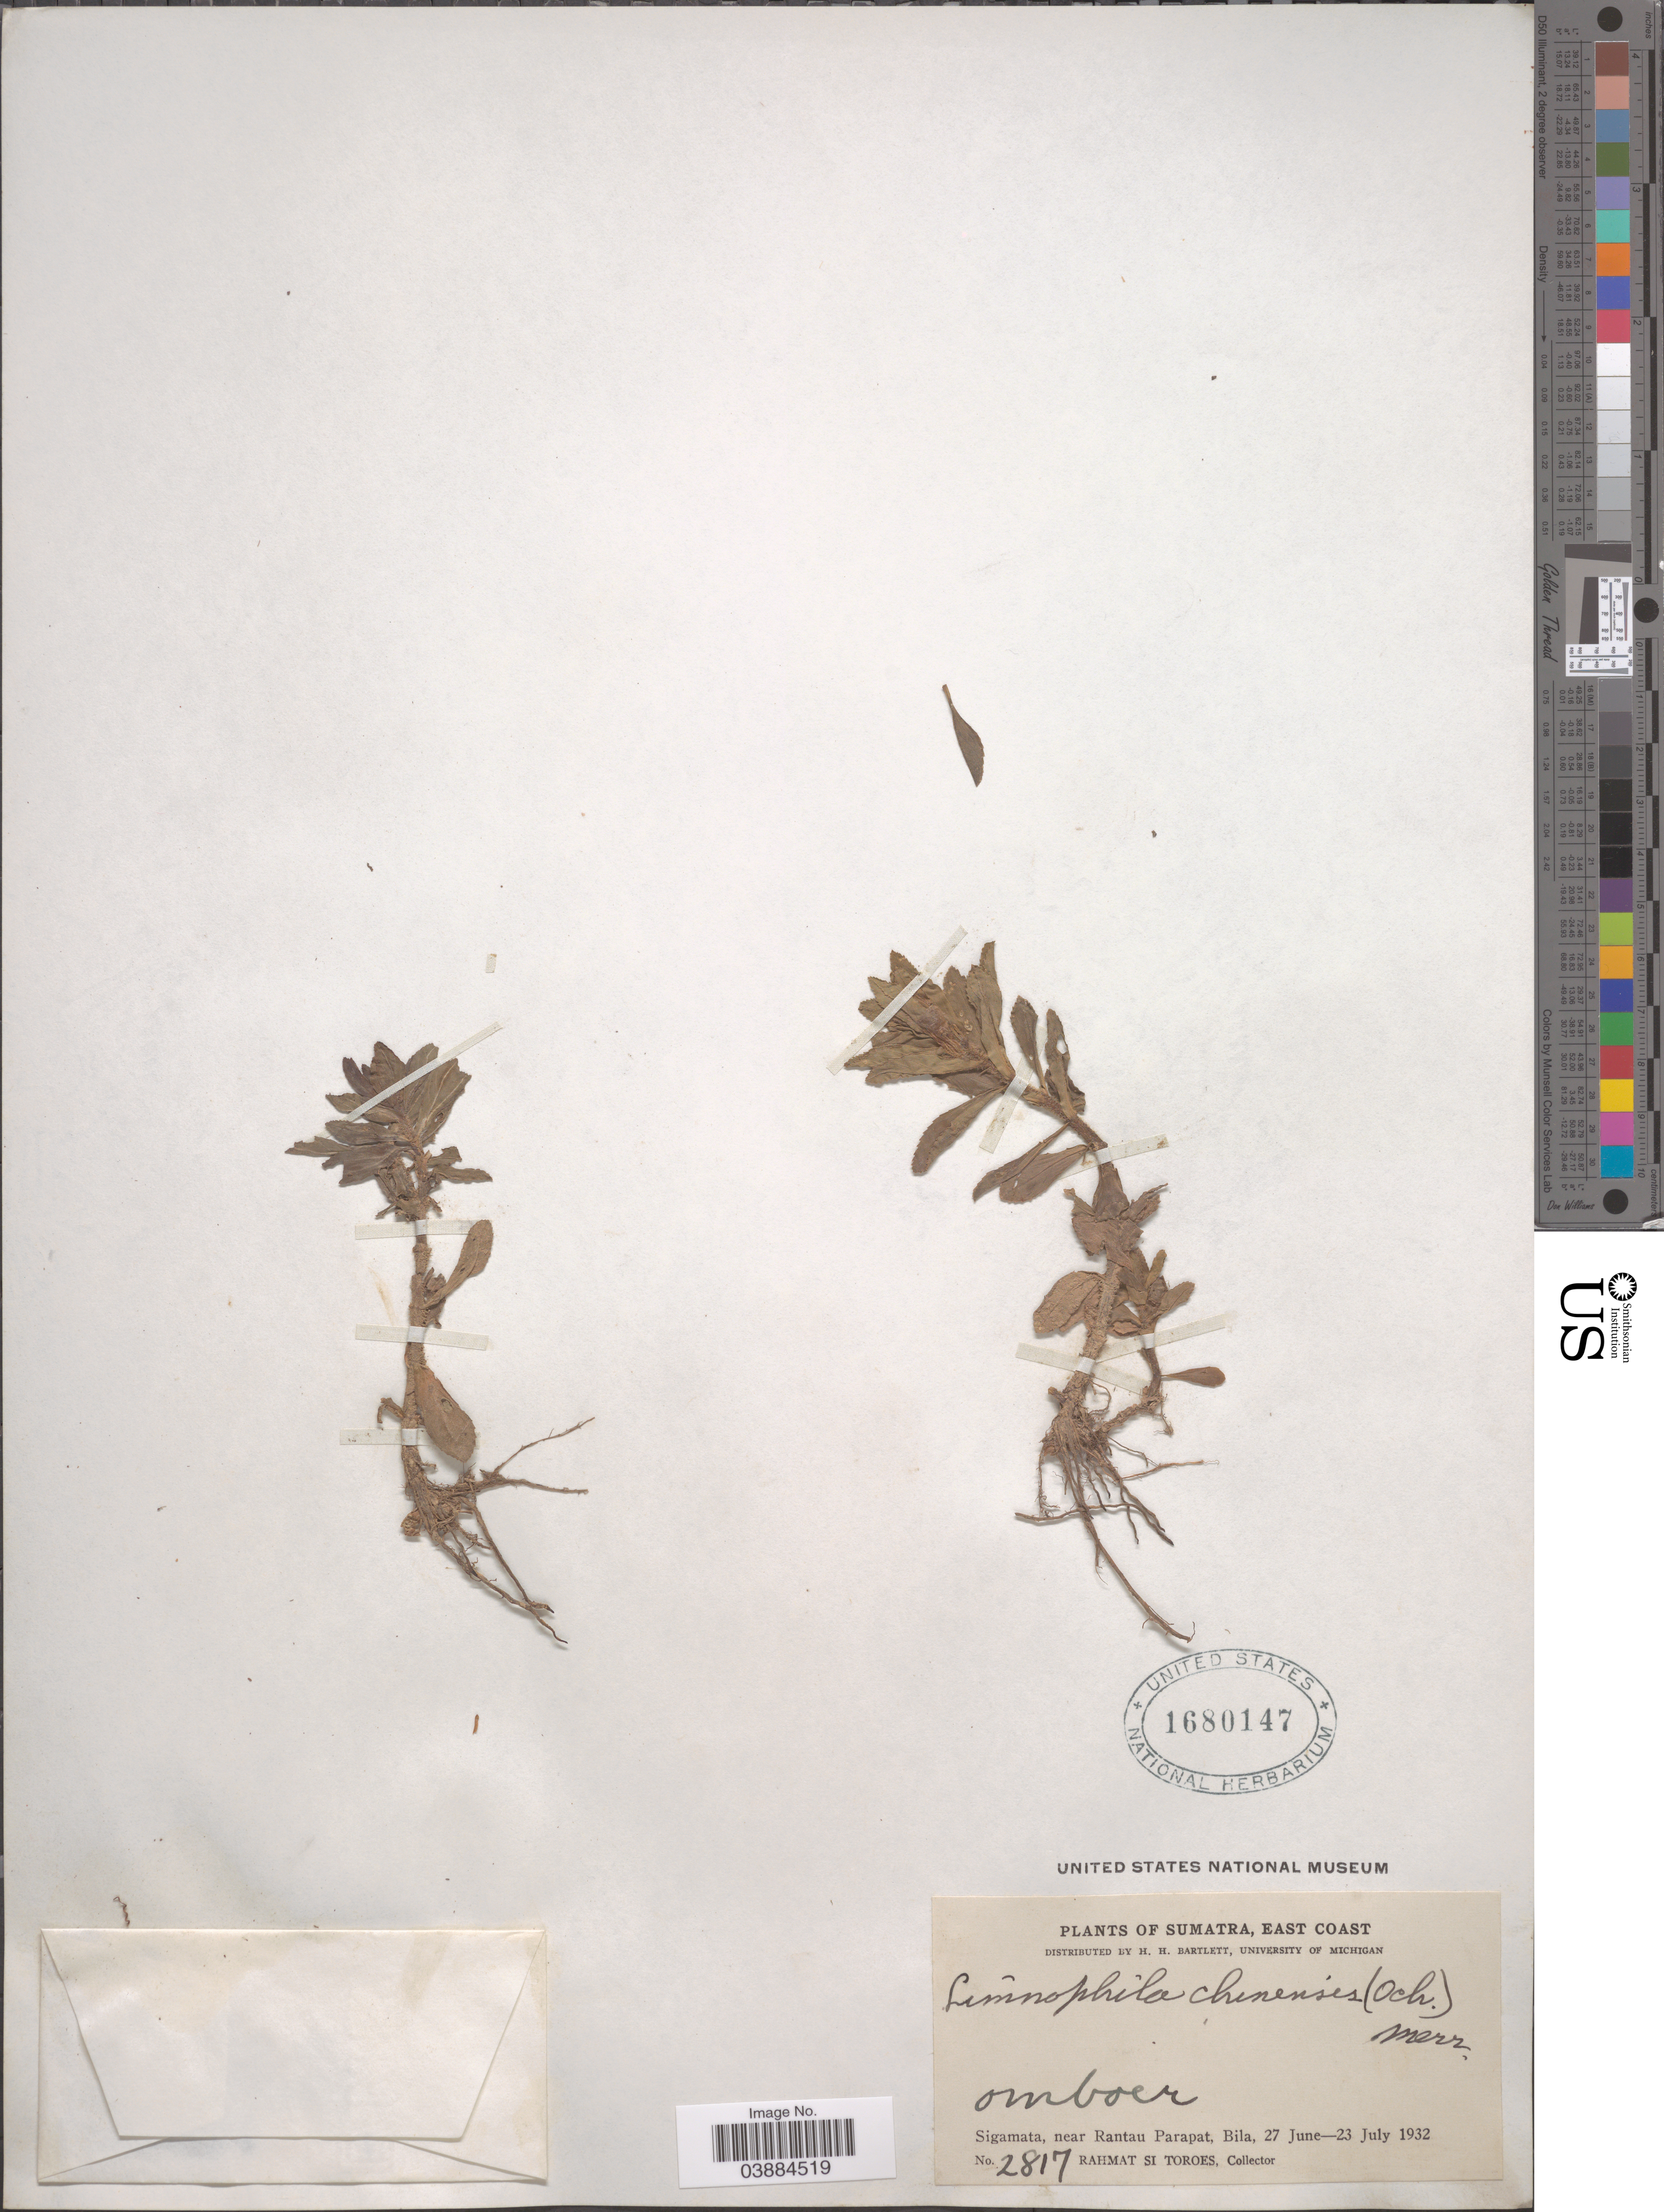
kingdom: Plantae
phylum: Tracheophyta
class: Magnoliopsida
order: Lamiales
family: Plantaginaceae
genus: Limnophila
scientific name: Limnophila chinensis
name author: (Osbeck) Merr.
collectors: Rahmat Si Boeea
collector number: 2817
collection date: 1932-06-27/1932-07-23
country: Indonesia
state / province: Sumatra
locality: East Coast. Sigamata, near Rantau Parapat, Bila.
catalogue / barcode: US 1680147